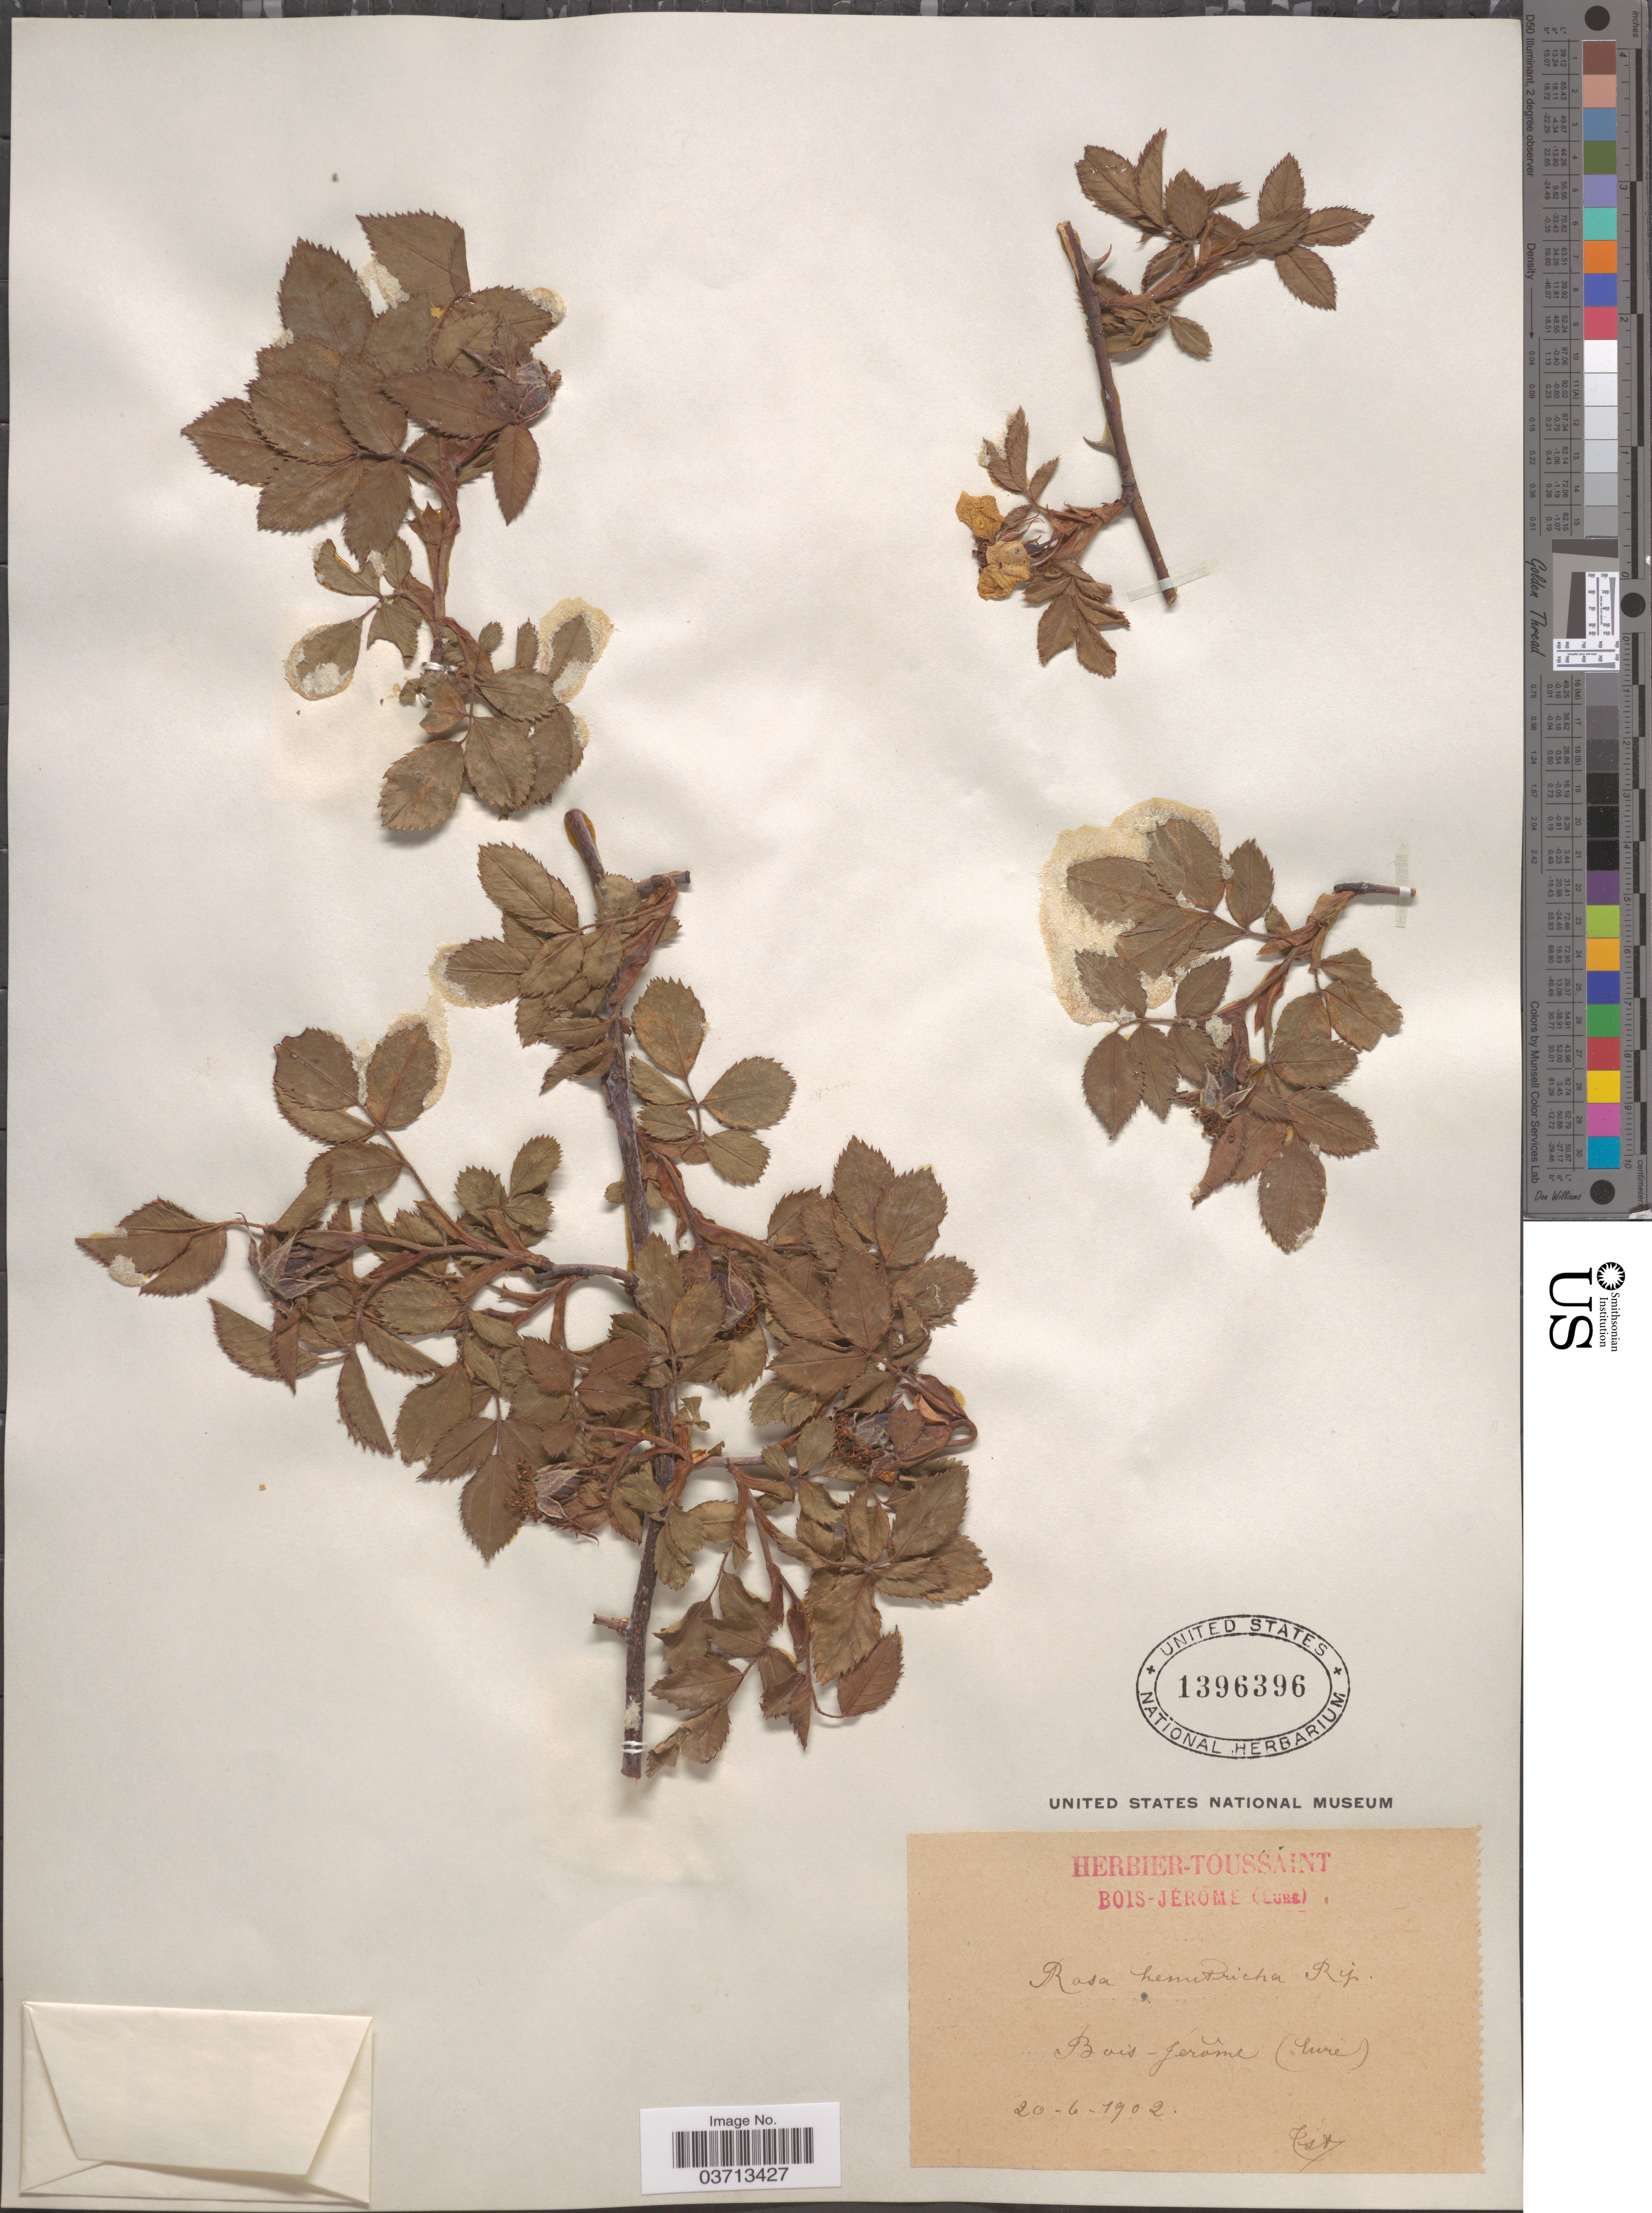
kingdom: Plantae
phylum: Tracheophyta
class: Magnoliopsida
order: Rosales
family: Rosaceae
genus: Rosa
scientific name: Rosa hemitricha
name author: Ripart ex Déségl.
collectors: -. Toussaint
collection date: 1902-06-20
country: France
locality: Bois-Jerôme (Eure).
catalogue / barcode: US 1396396